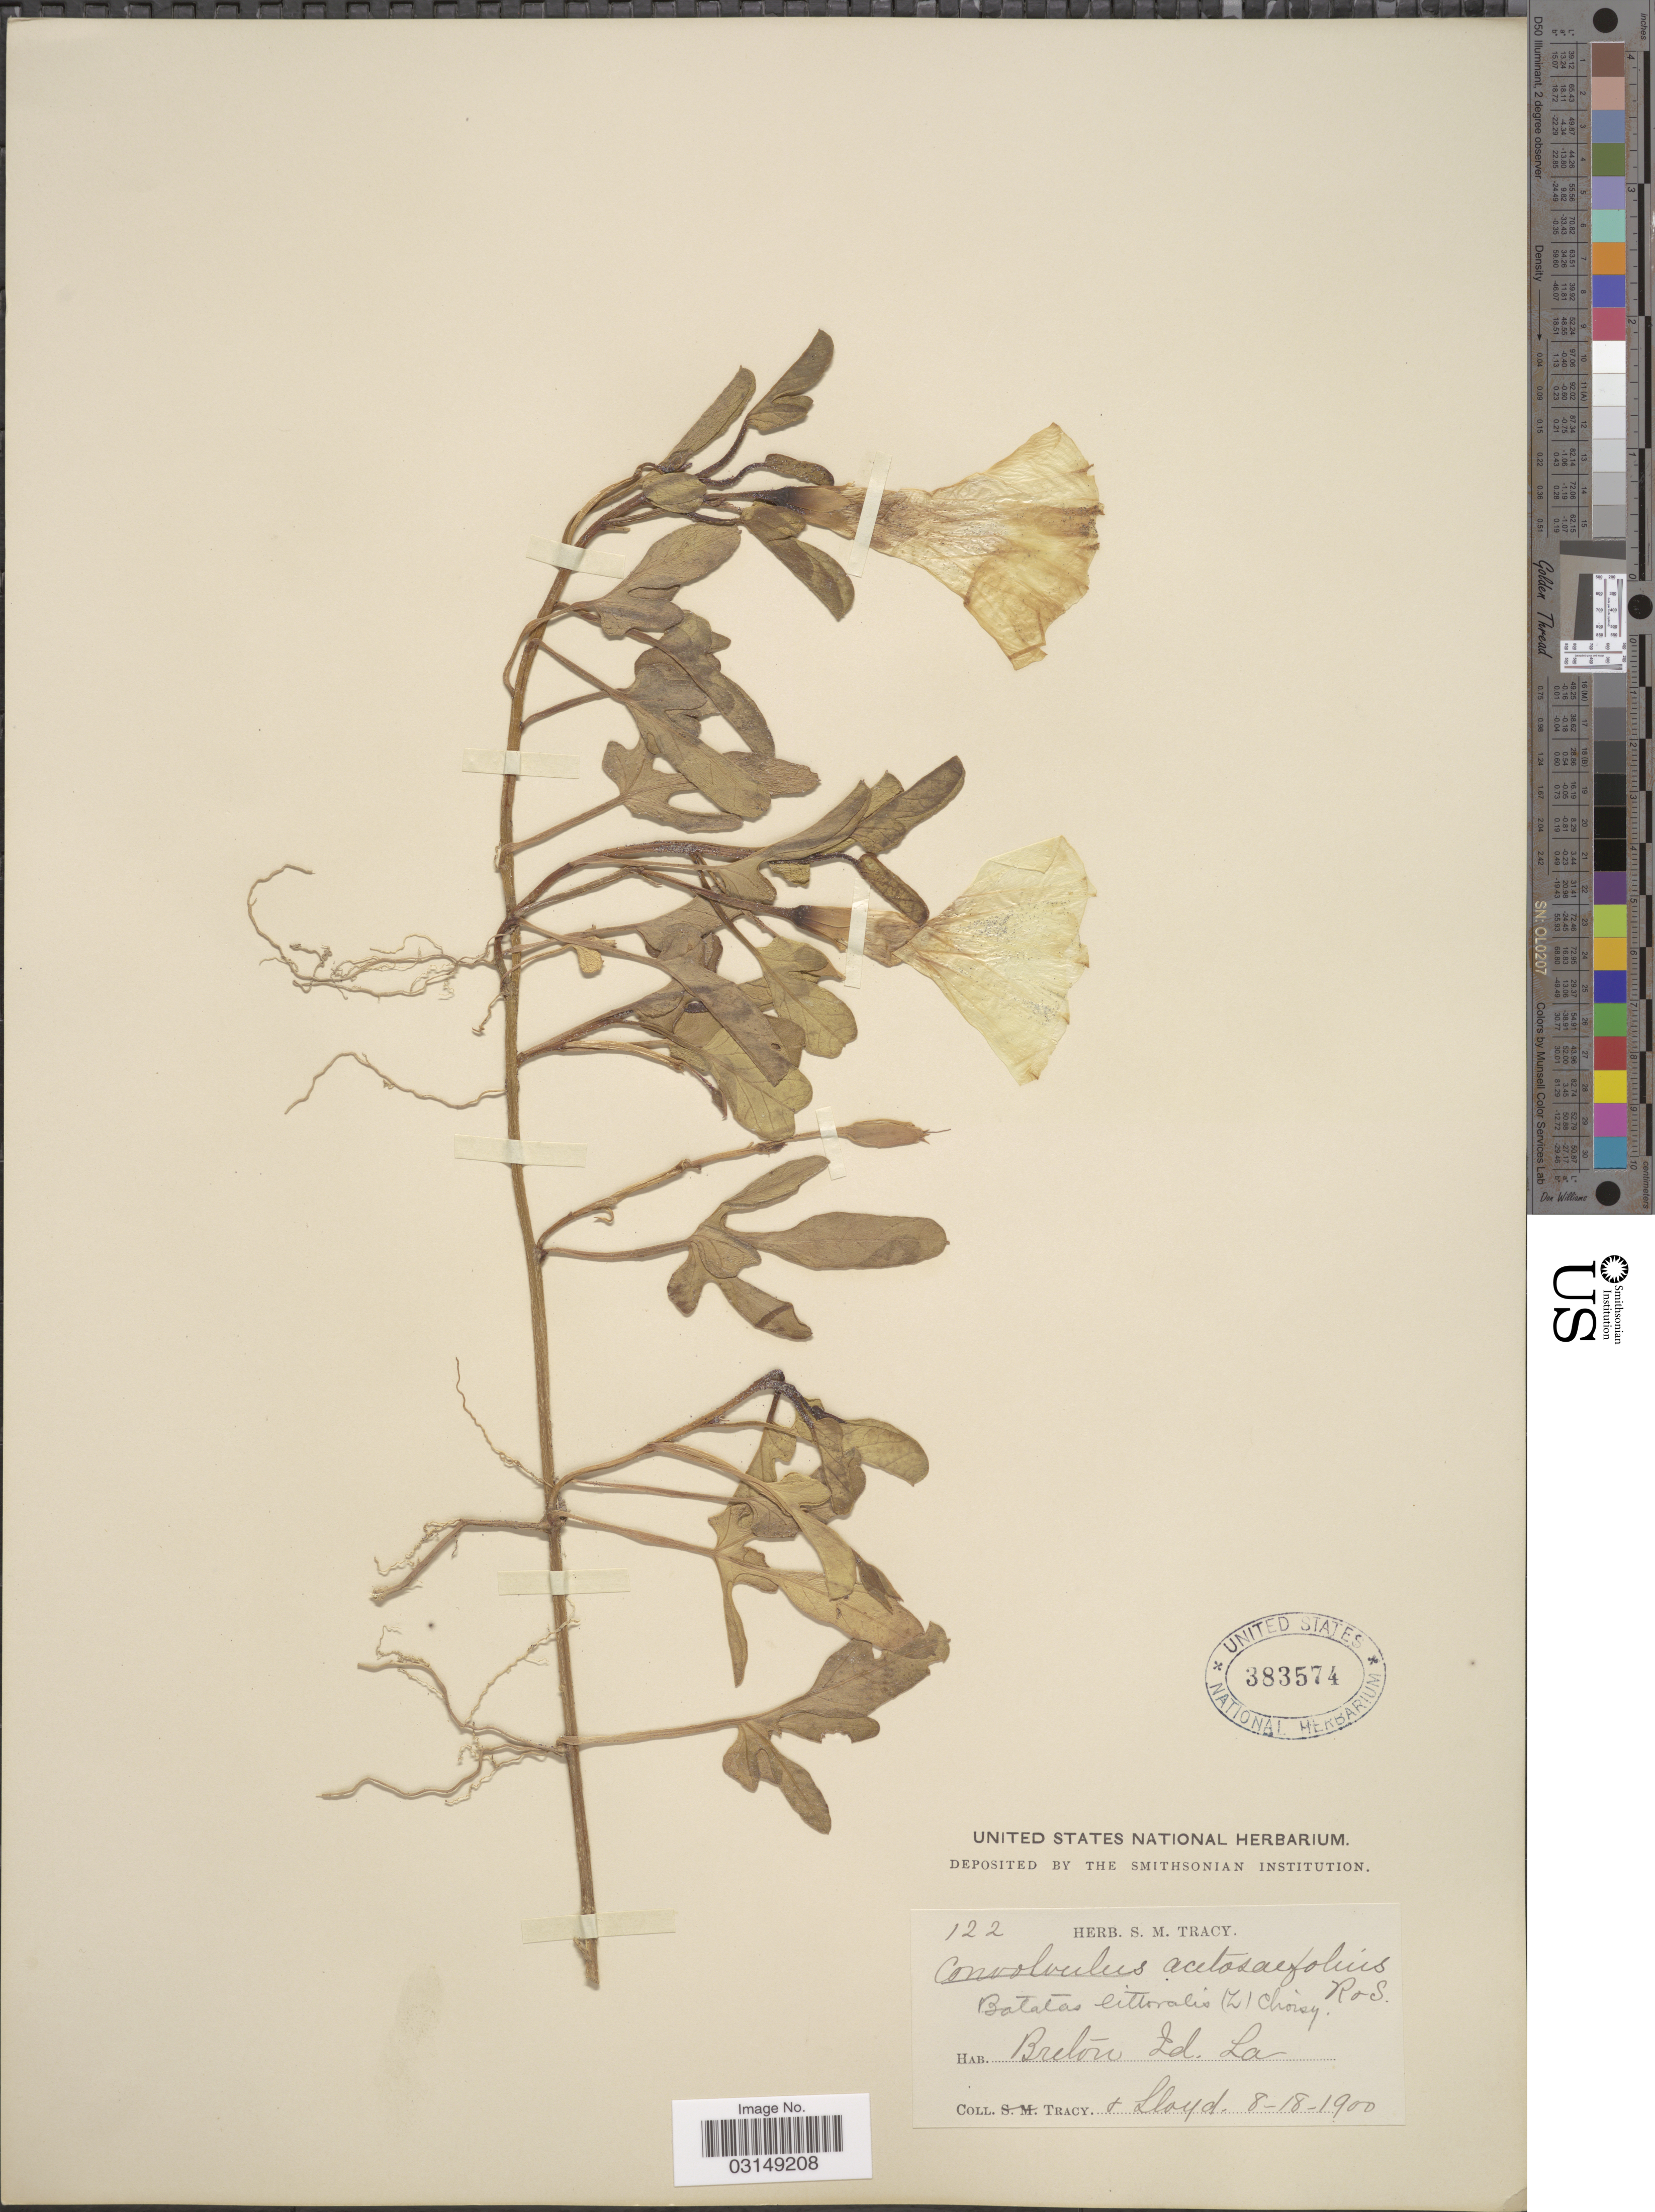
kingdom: Plantae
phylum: Tracheophyta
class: Magnoliopsida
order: Solanales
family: Convolvulaceae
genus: Ipomoea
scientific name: Ipomoea stolonifera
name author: (Cirillo) J.F. Gmel.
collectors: -. Tracy & -- Lloyd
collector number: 122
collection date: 1900-08-18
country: United States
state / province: Louisiana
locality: Breton Id. La.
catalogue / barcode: US 383574